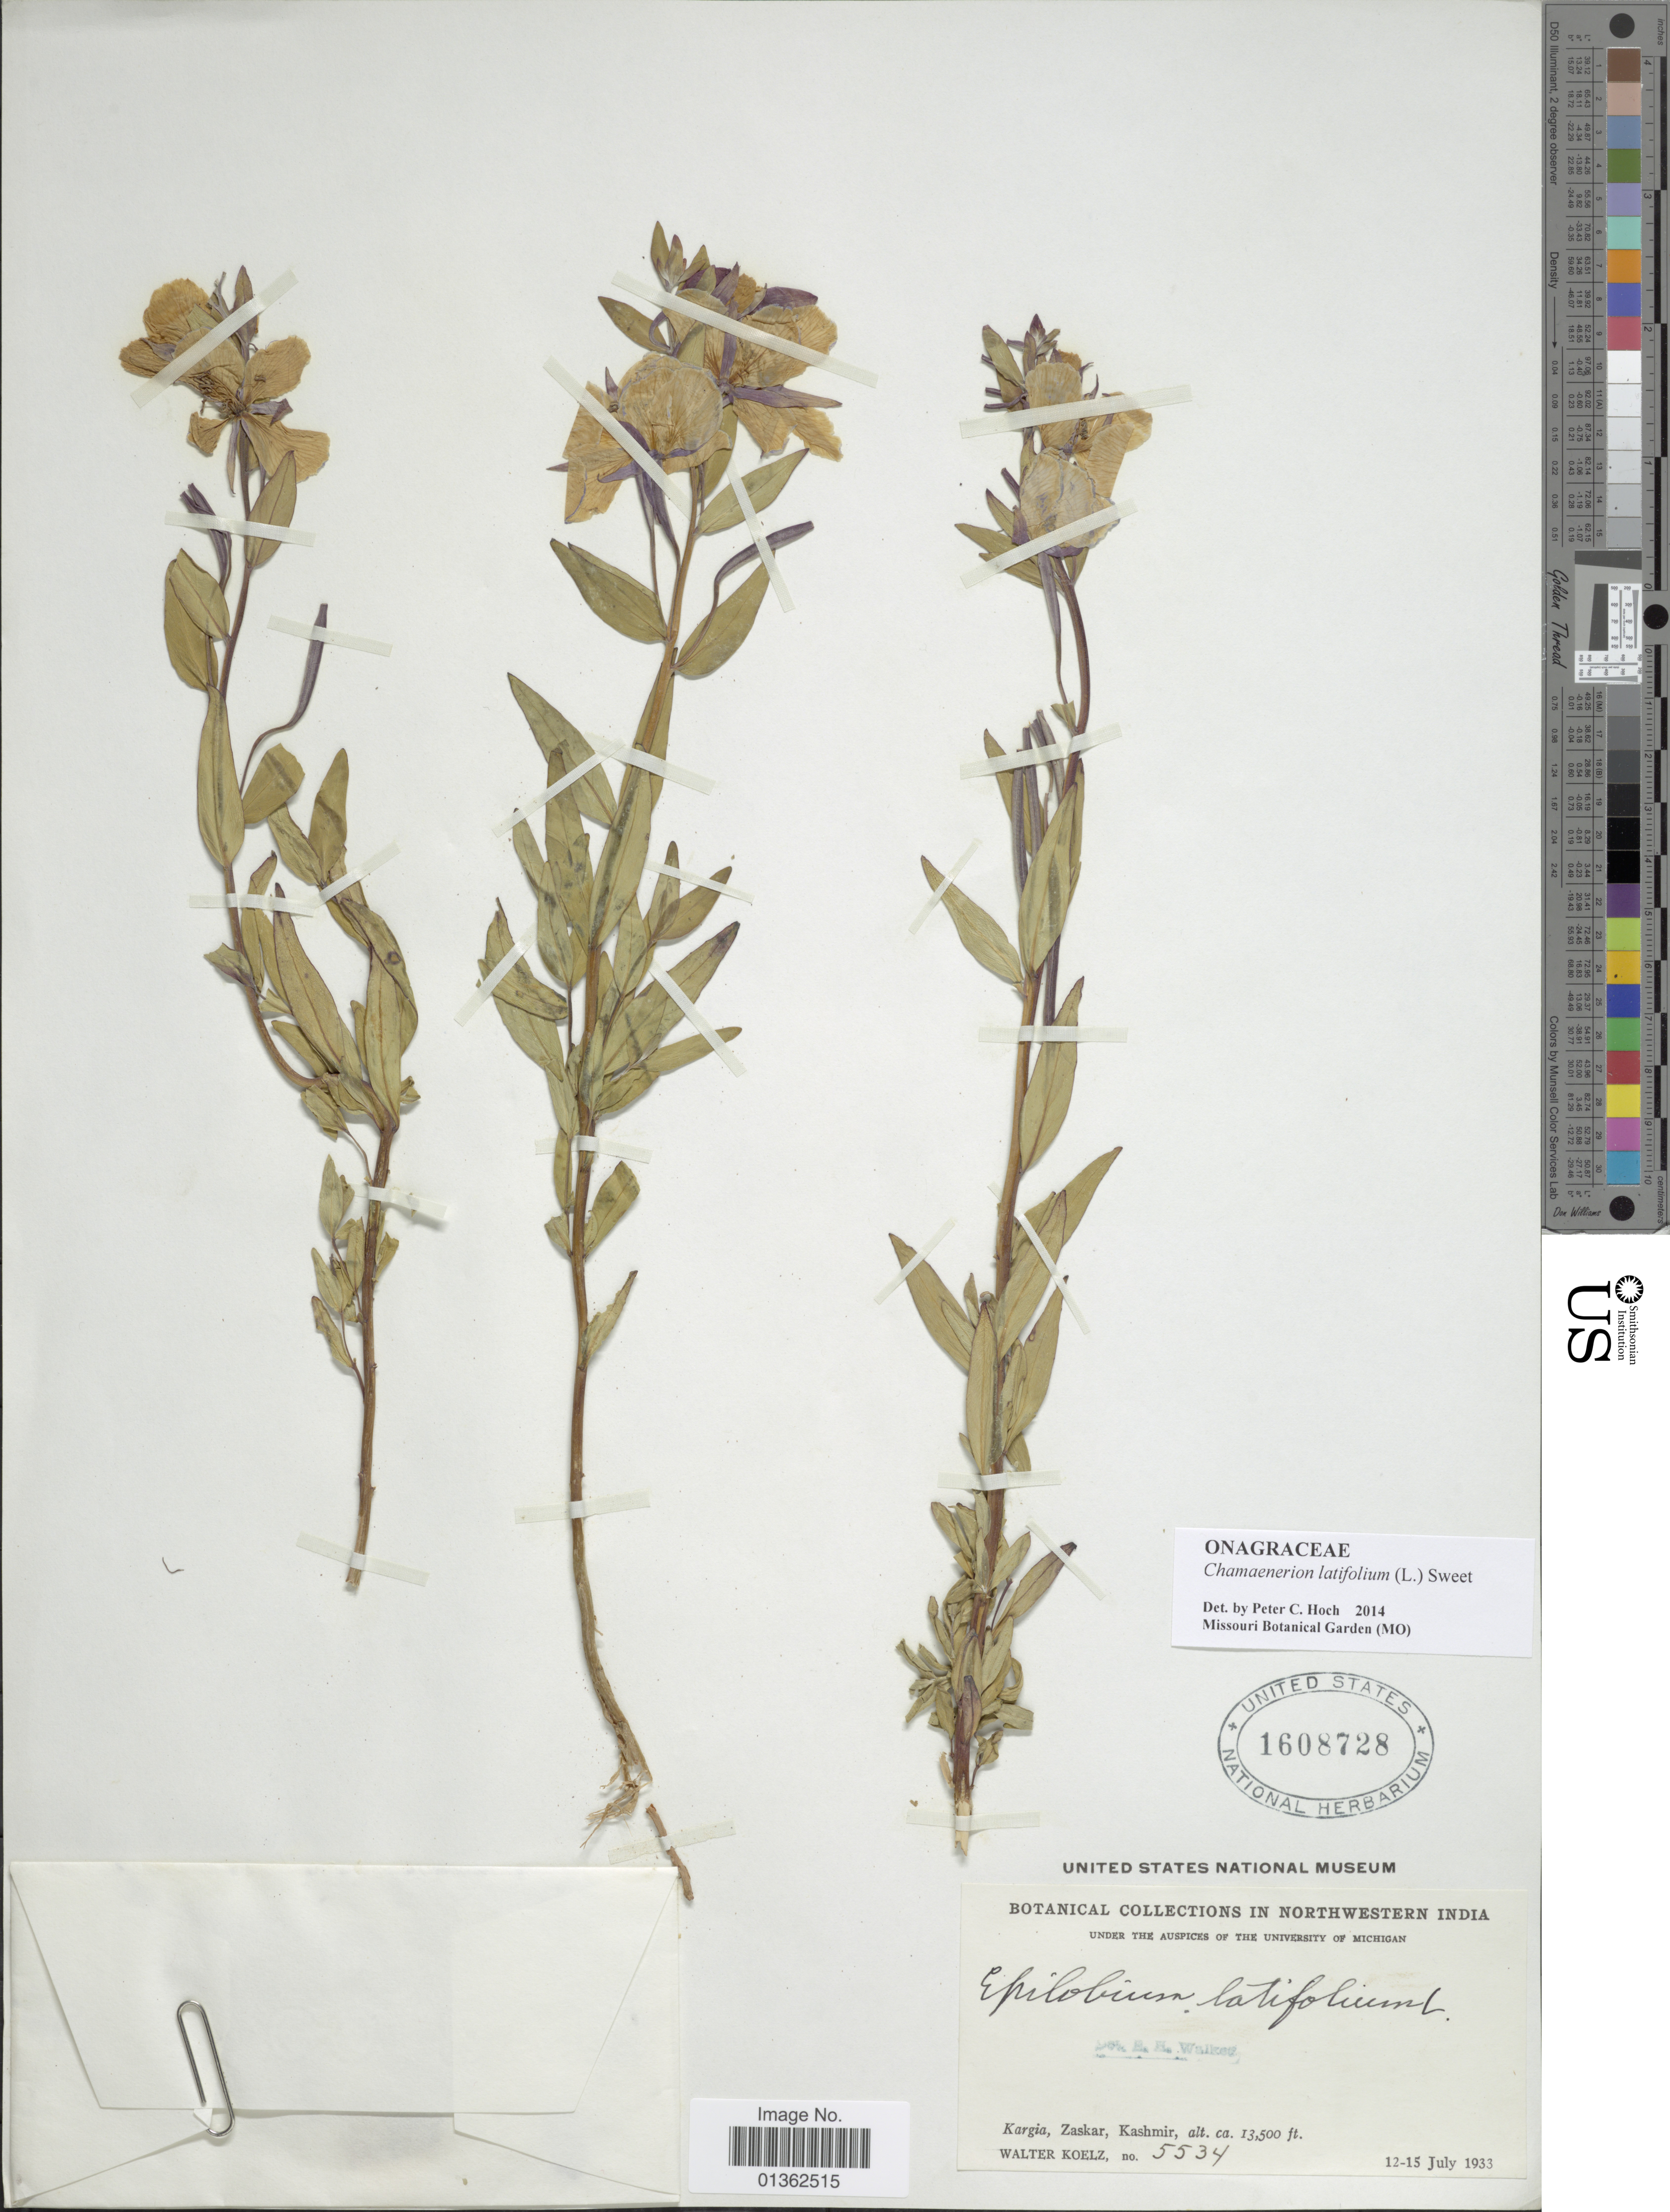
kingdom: Plantae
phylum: Tracheophyta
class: Magnoliopsida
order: Myrtales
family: Onagraceae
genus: Chamaenerion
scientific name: Chamaenerion latifolium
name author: (L.) Th. Fr. & Lange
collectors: W. N. Koelz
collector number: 5534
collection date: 1933-07-12/1933-07-15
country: India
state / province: Jammu and Kashmir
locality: Northwestern India. Kargia, Zaskar, Kashmir.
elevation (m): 4115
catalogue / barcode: US 1608728